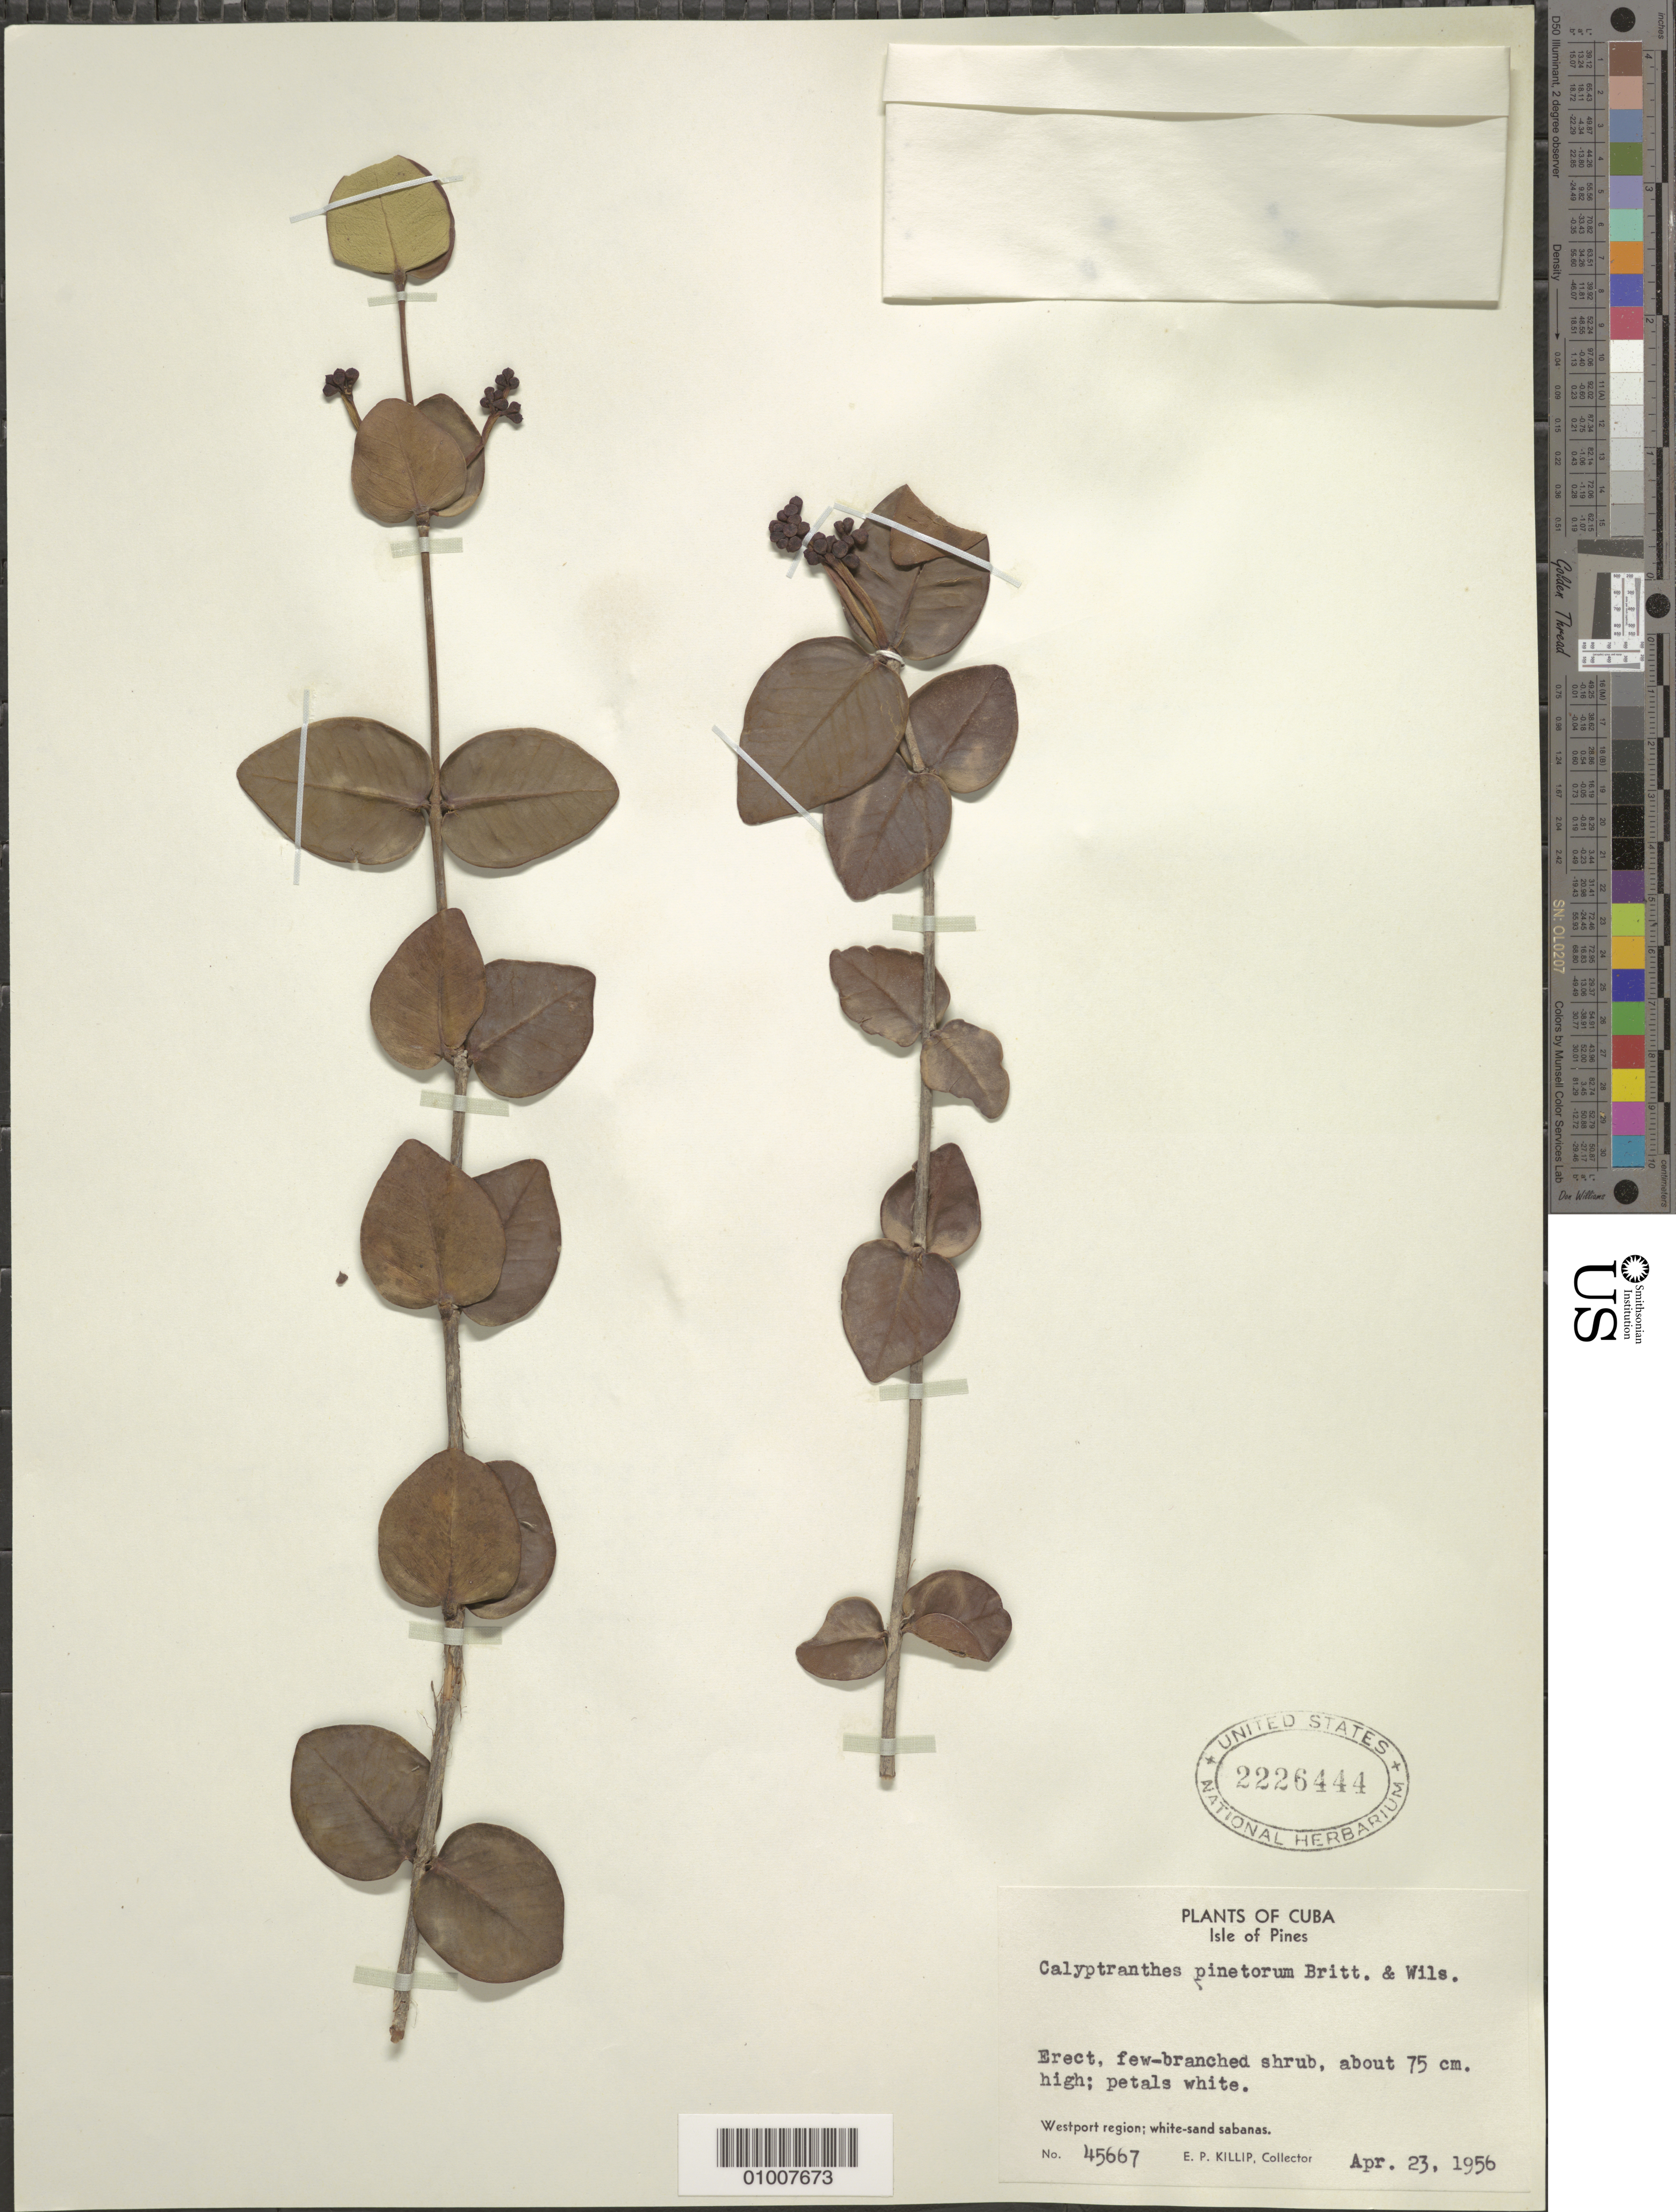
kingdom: Plantae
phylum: Tracheophyta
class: Magnoliopsida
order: Myrtales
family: Myrtaceae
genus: Myrcia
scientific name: Myrcia pinetorum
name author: (Britton & P. Wilson) Z. Acosta & K. Samra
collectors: E. P. Killip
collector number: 45667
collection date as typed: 23 Apr 1956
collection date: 1956-04-23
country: Cuba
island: Isla de la Juventud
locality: Westport region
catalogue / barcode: US 2226444